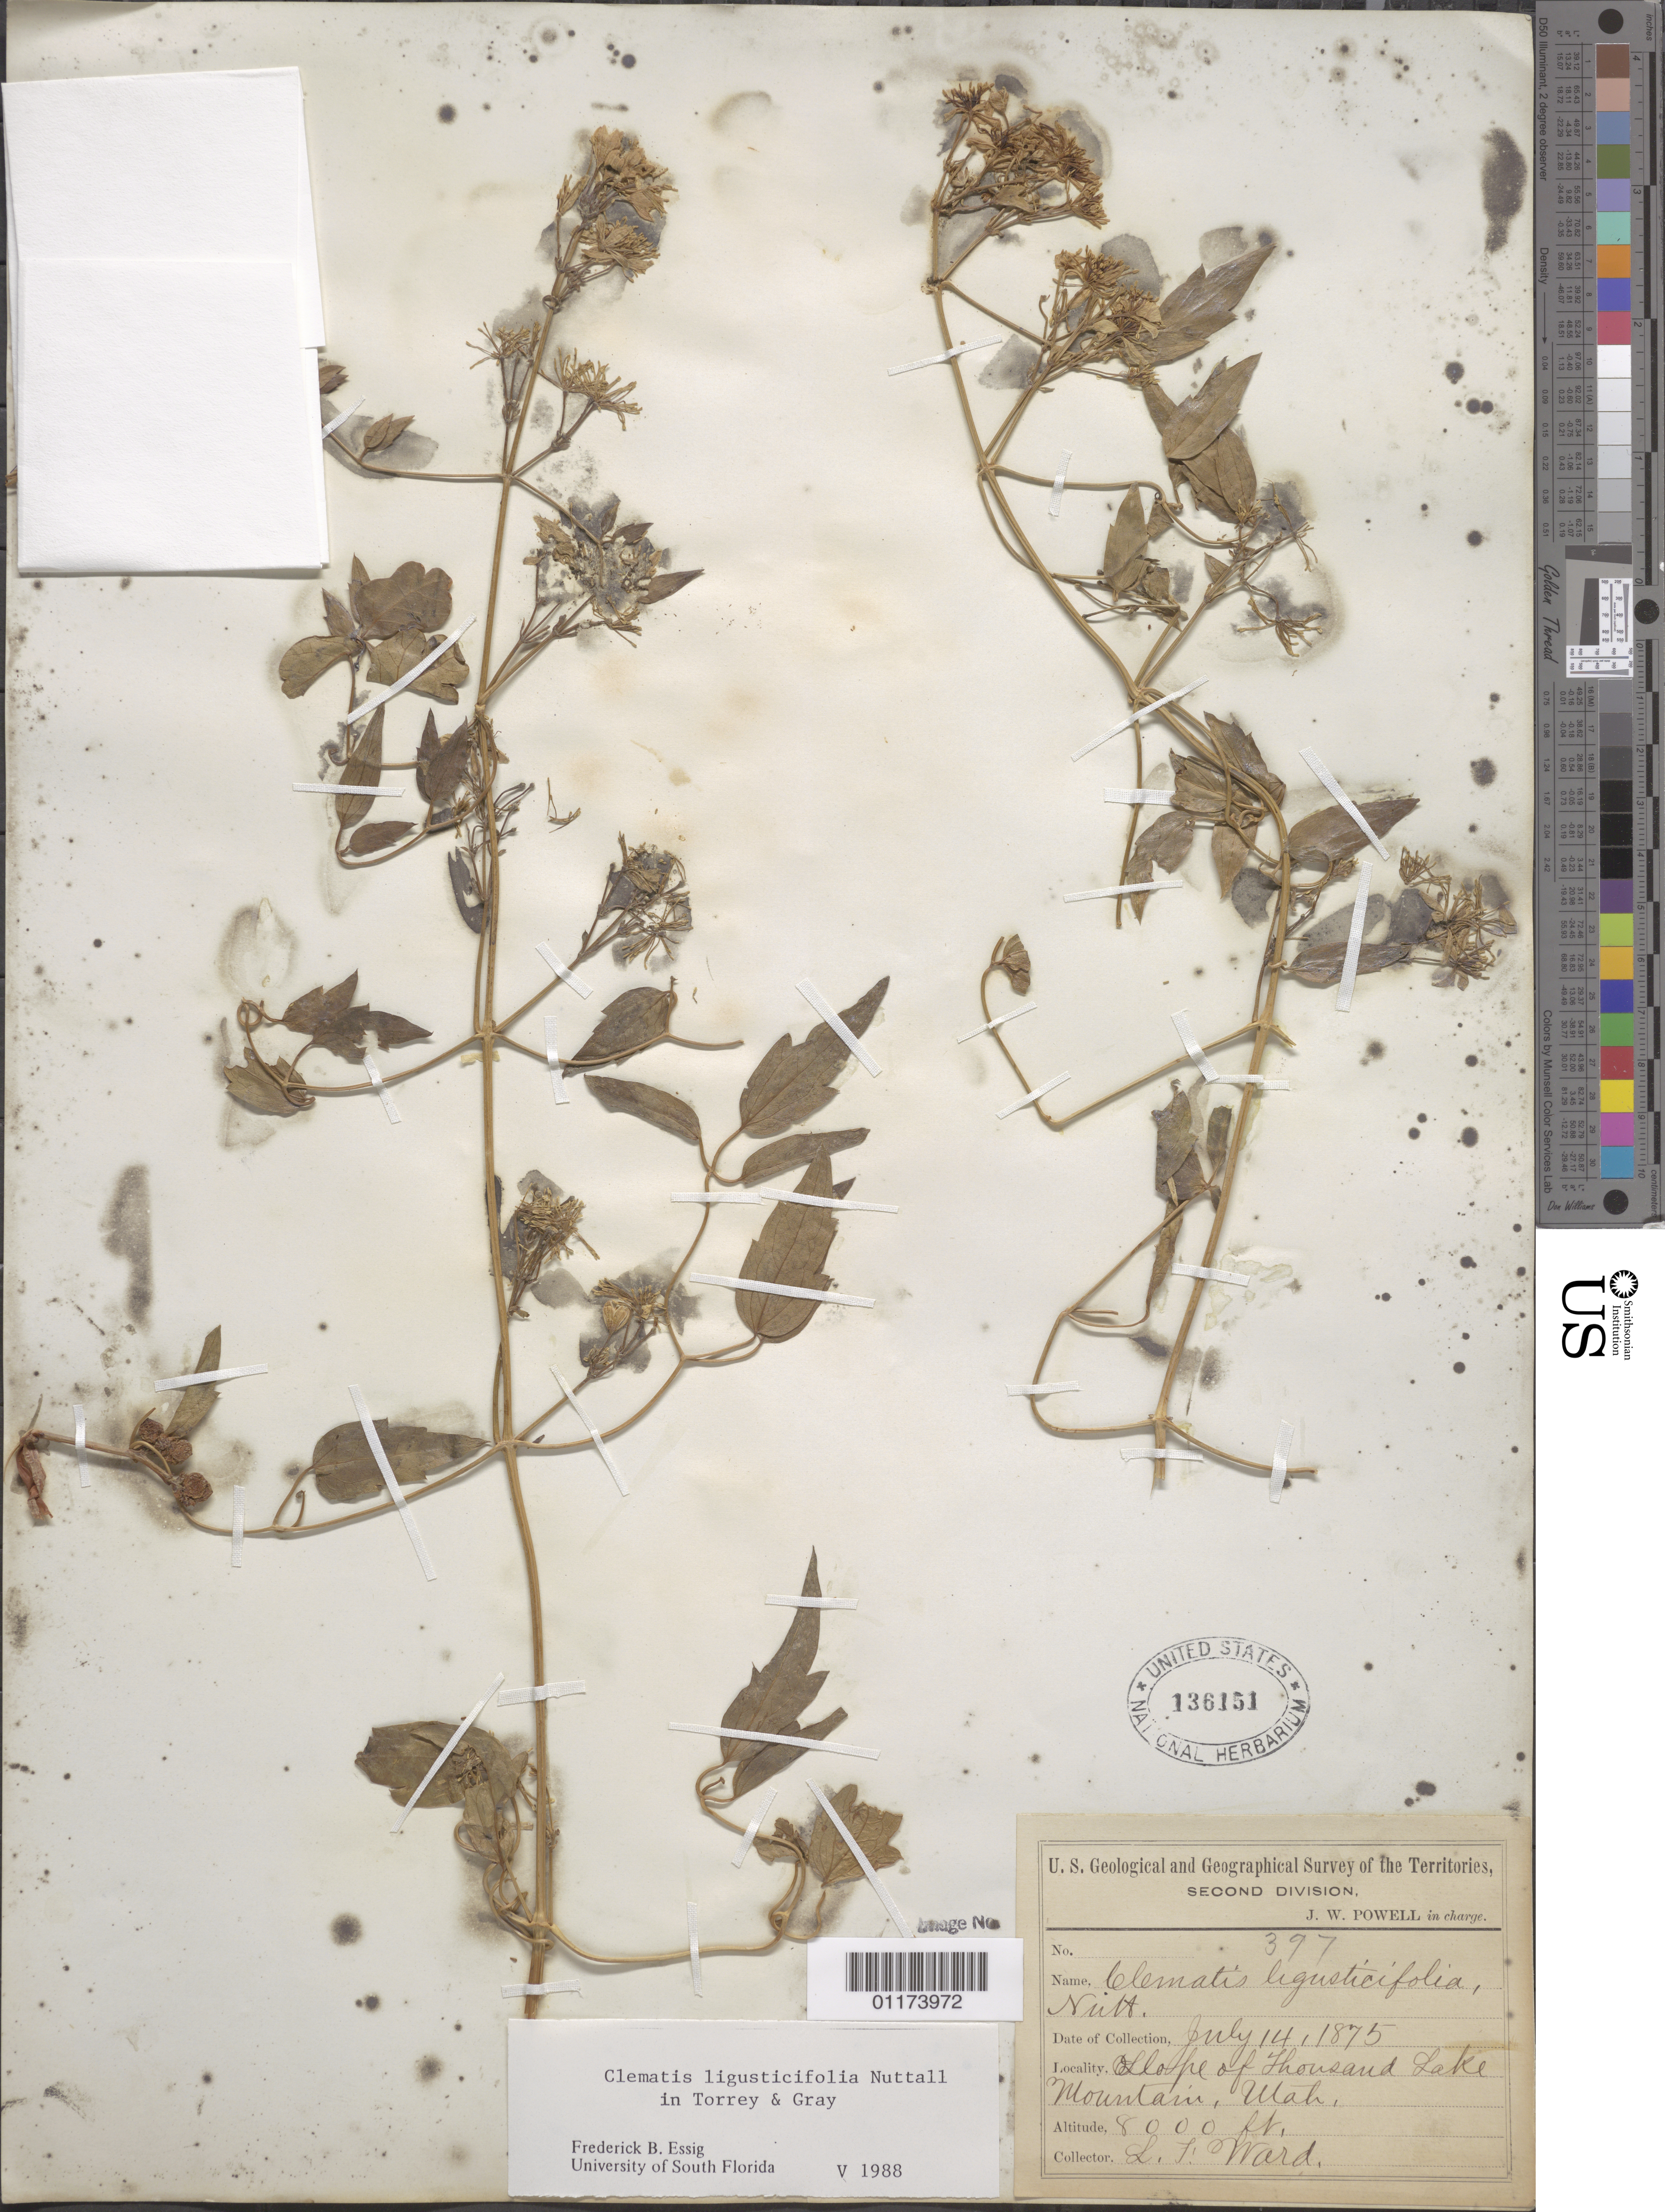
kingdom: Plantae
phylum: Tracheophyta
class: Magnoliopsida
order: Ranunculales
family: Ranunculaceae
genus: Clematis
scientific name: Clematis ligusticifolia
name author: Nutt.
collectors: L. F. Ward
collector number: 397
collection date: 1875-07-14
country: United States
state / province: Utah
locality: Slope of Thousand Lake Mountain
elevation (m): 2438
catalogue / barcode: US 136151